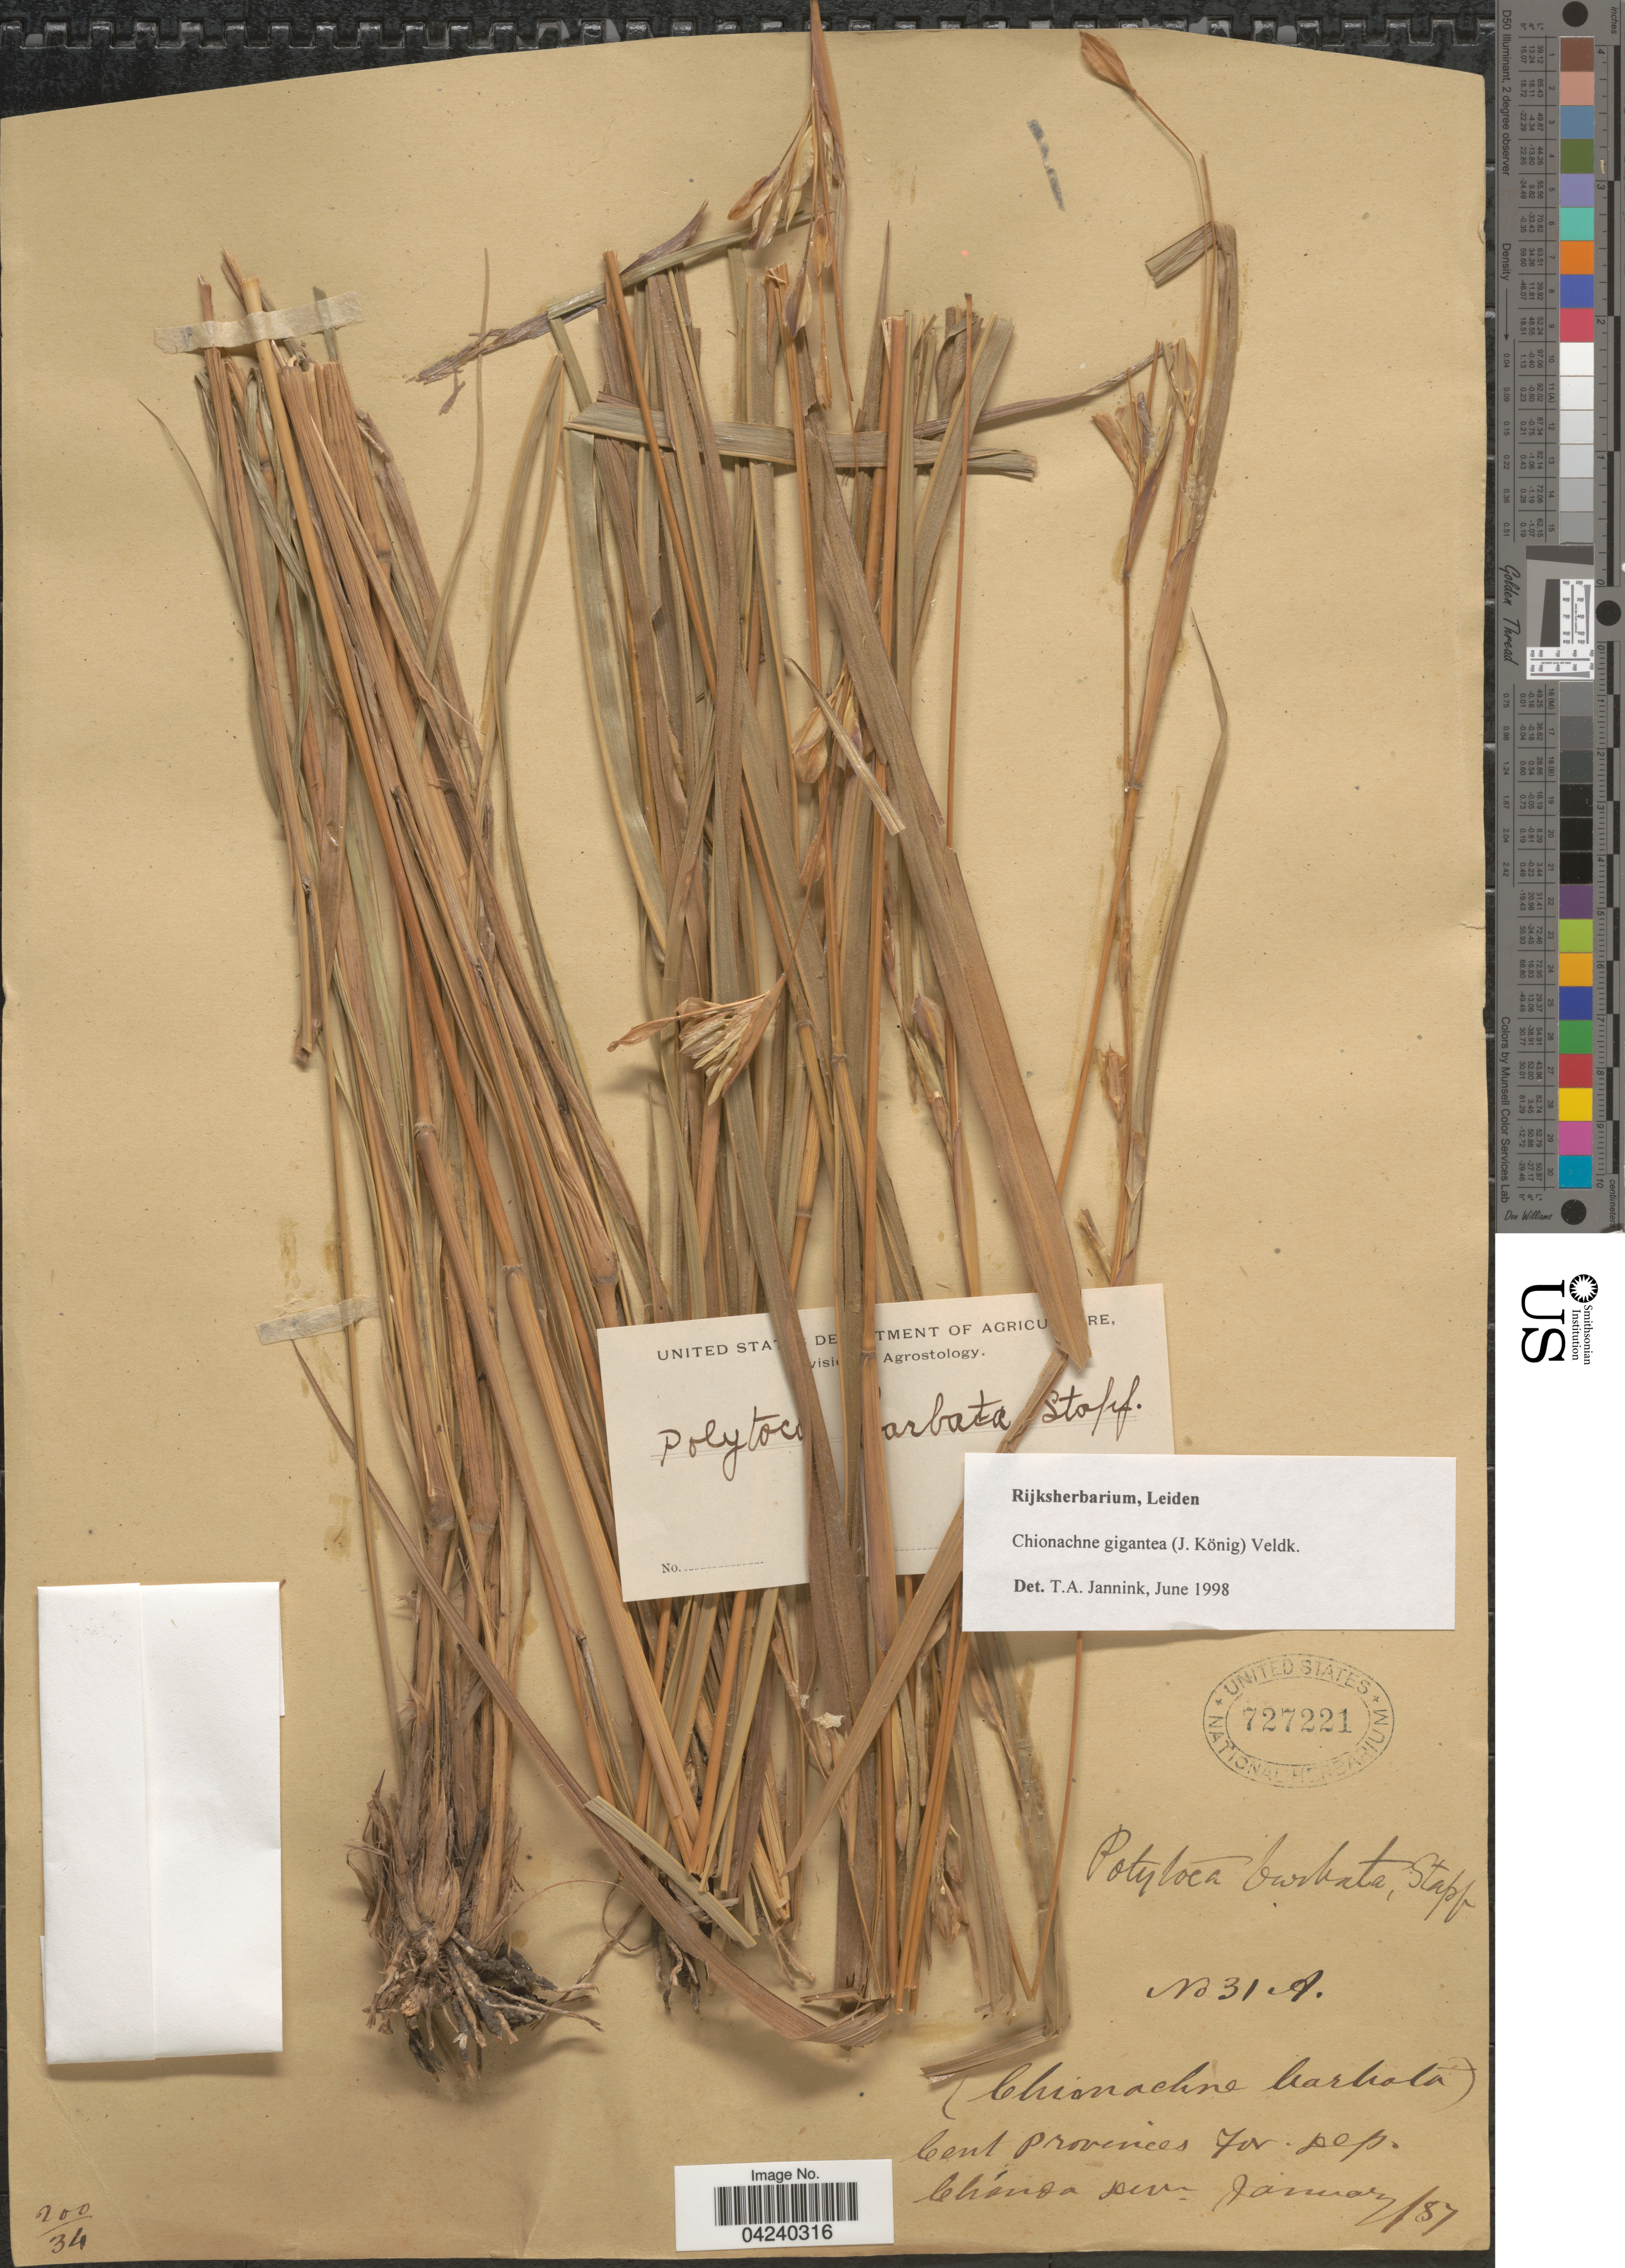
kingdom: Plantae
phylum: Tracheophyta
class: Liliopsida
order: Poales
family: Poaceae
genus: Chionachne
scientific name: Chionachne gigantea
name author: (J. Koenig) Veldkamp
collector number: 31A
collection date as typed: Transcribed d/m/y: /1/87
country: India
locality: Cent provinces For. Dep. Chanda Divn.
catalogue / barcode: US 727221